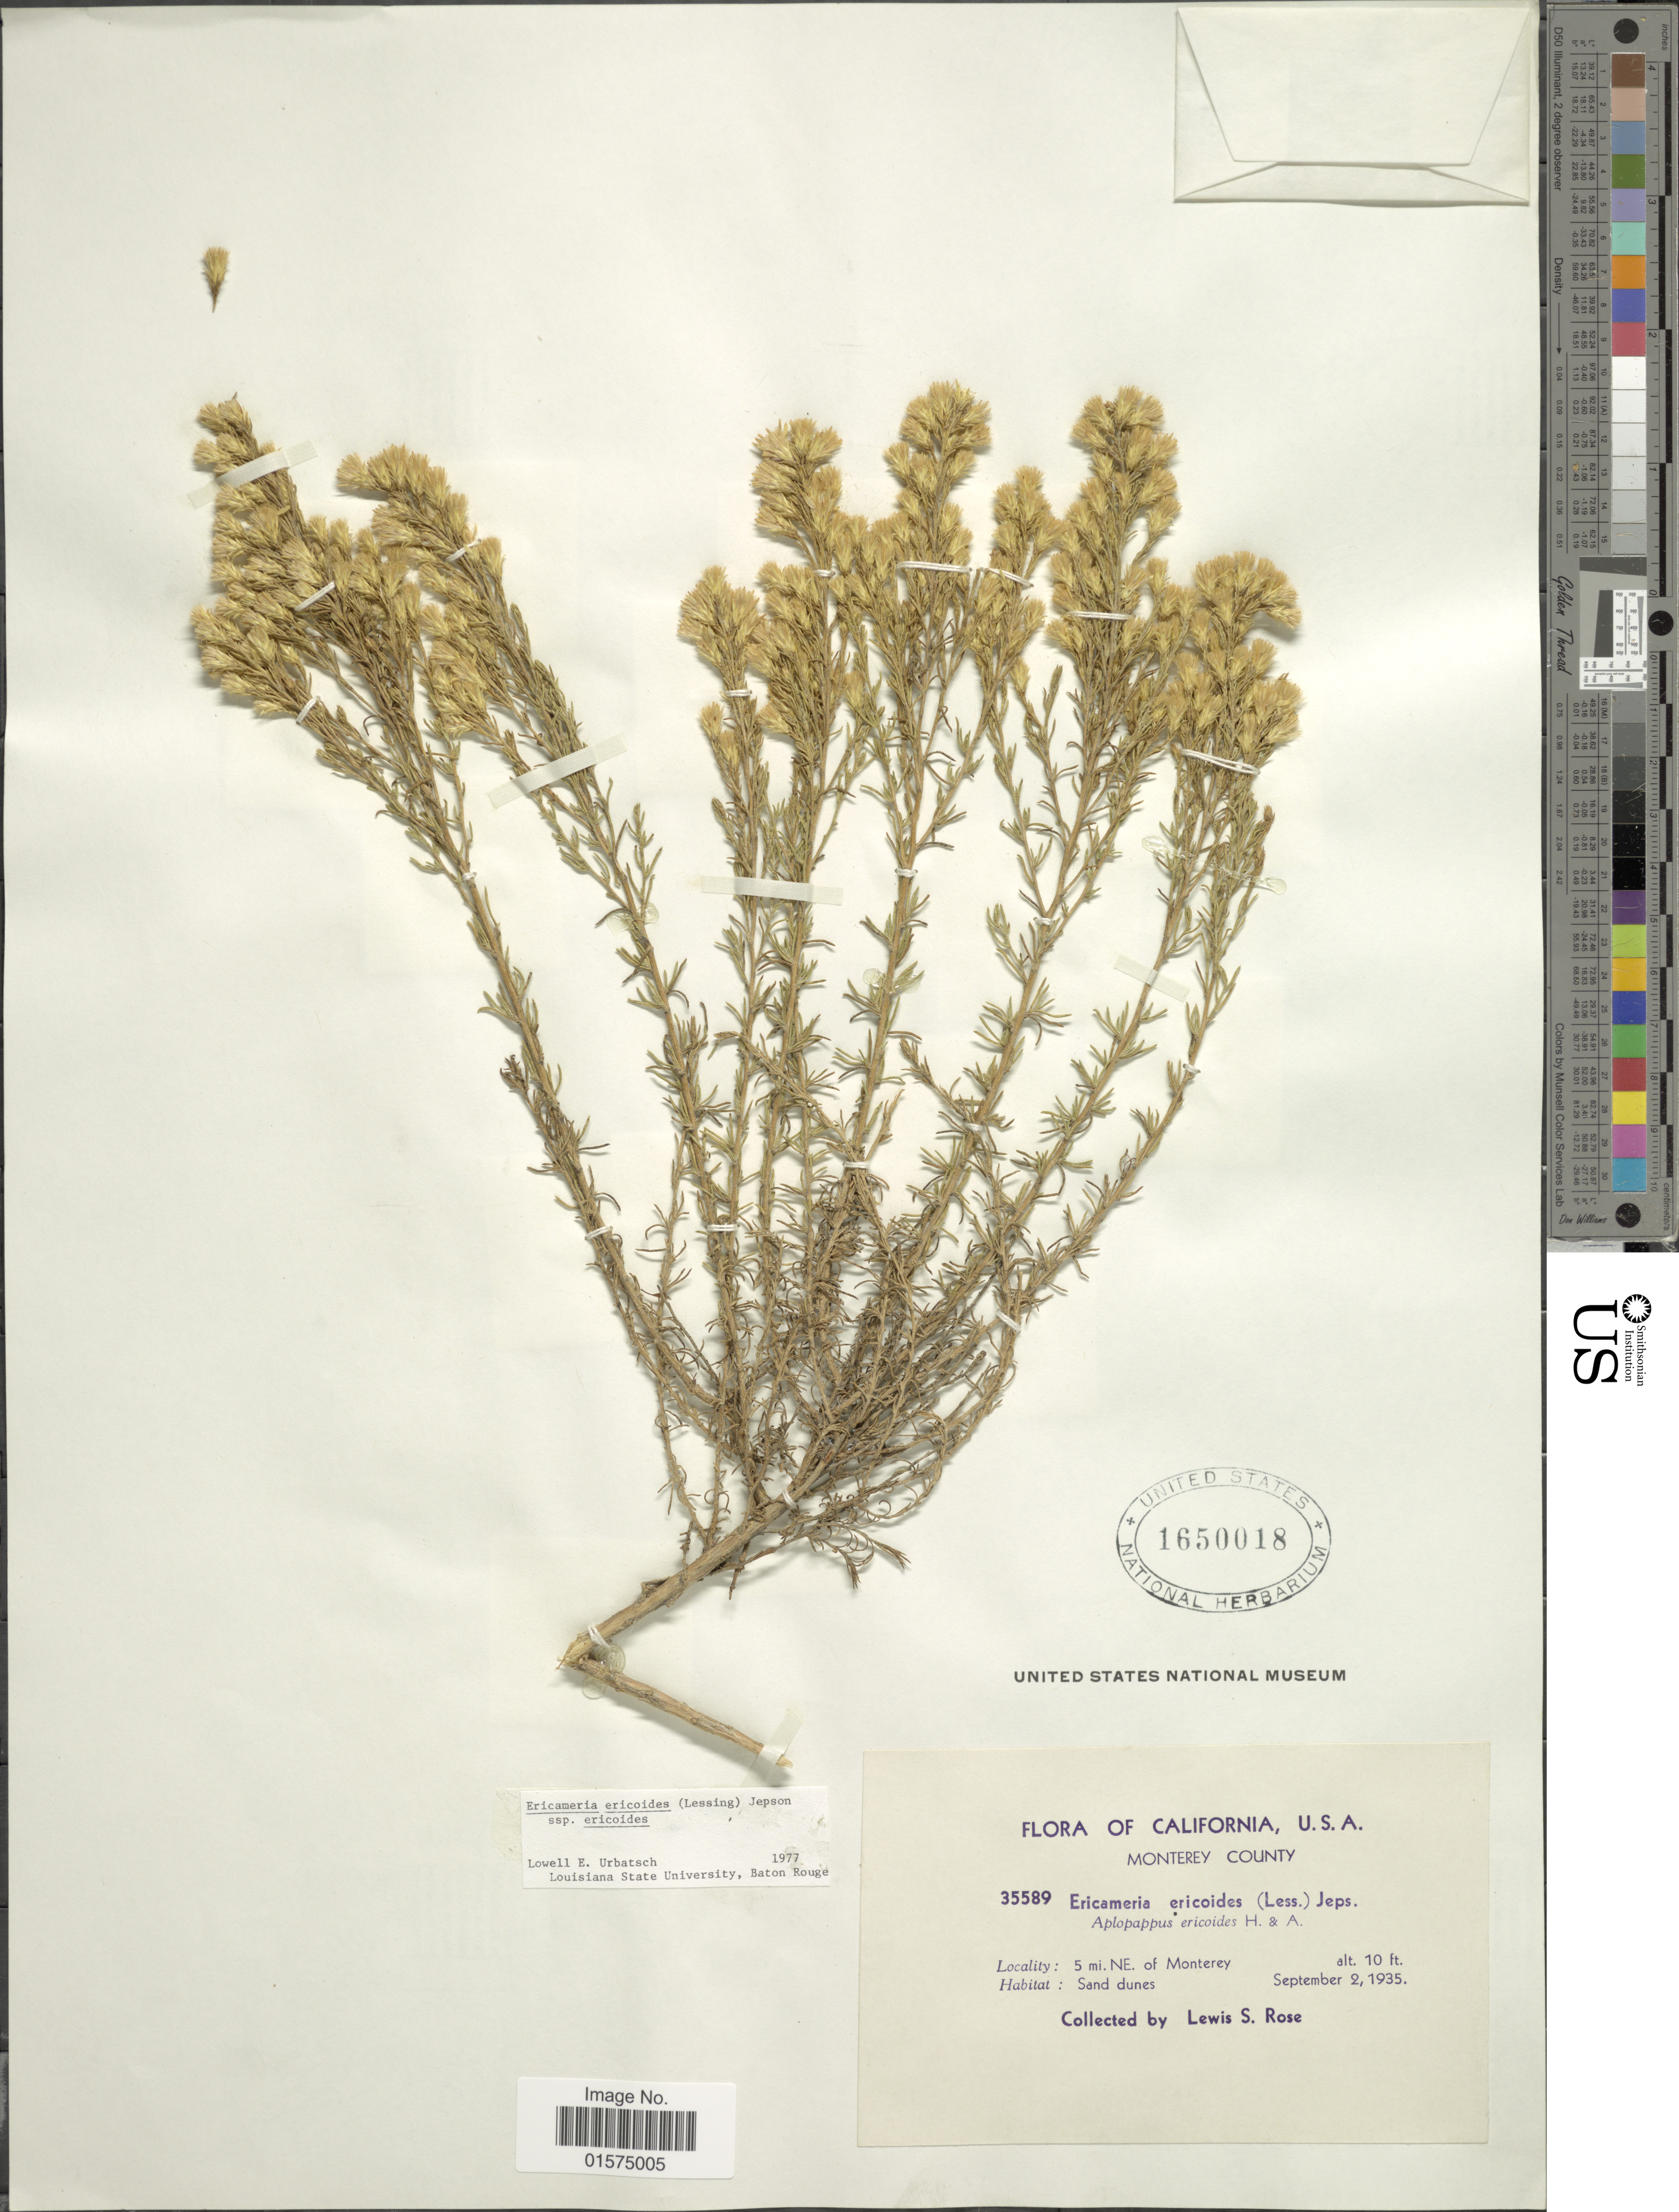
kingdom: Plantae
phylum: Tracheophyta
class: Magnoliopsida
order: Asterales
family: Asteraceae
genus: Ericameria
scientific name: Ericameria ericoides subsp. ericoides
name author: (Less.) Nutt. ex Jeps.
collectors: L. S. Rose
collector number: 35589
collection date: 1935-09-02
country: United States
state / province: California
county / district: Monterey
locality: Monterey County. 5 mi. NE. of Monterey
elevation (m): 3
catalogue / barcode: US 1650018